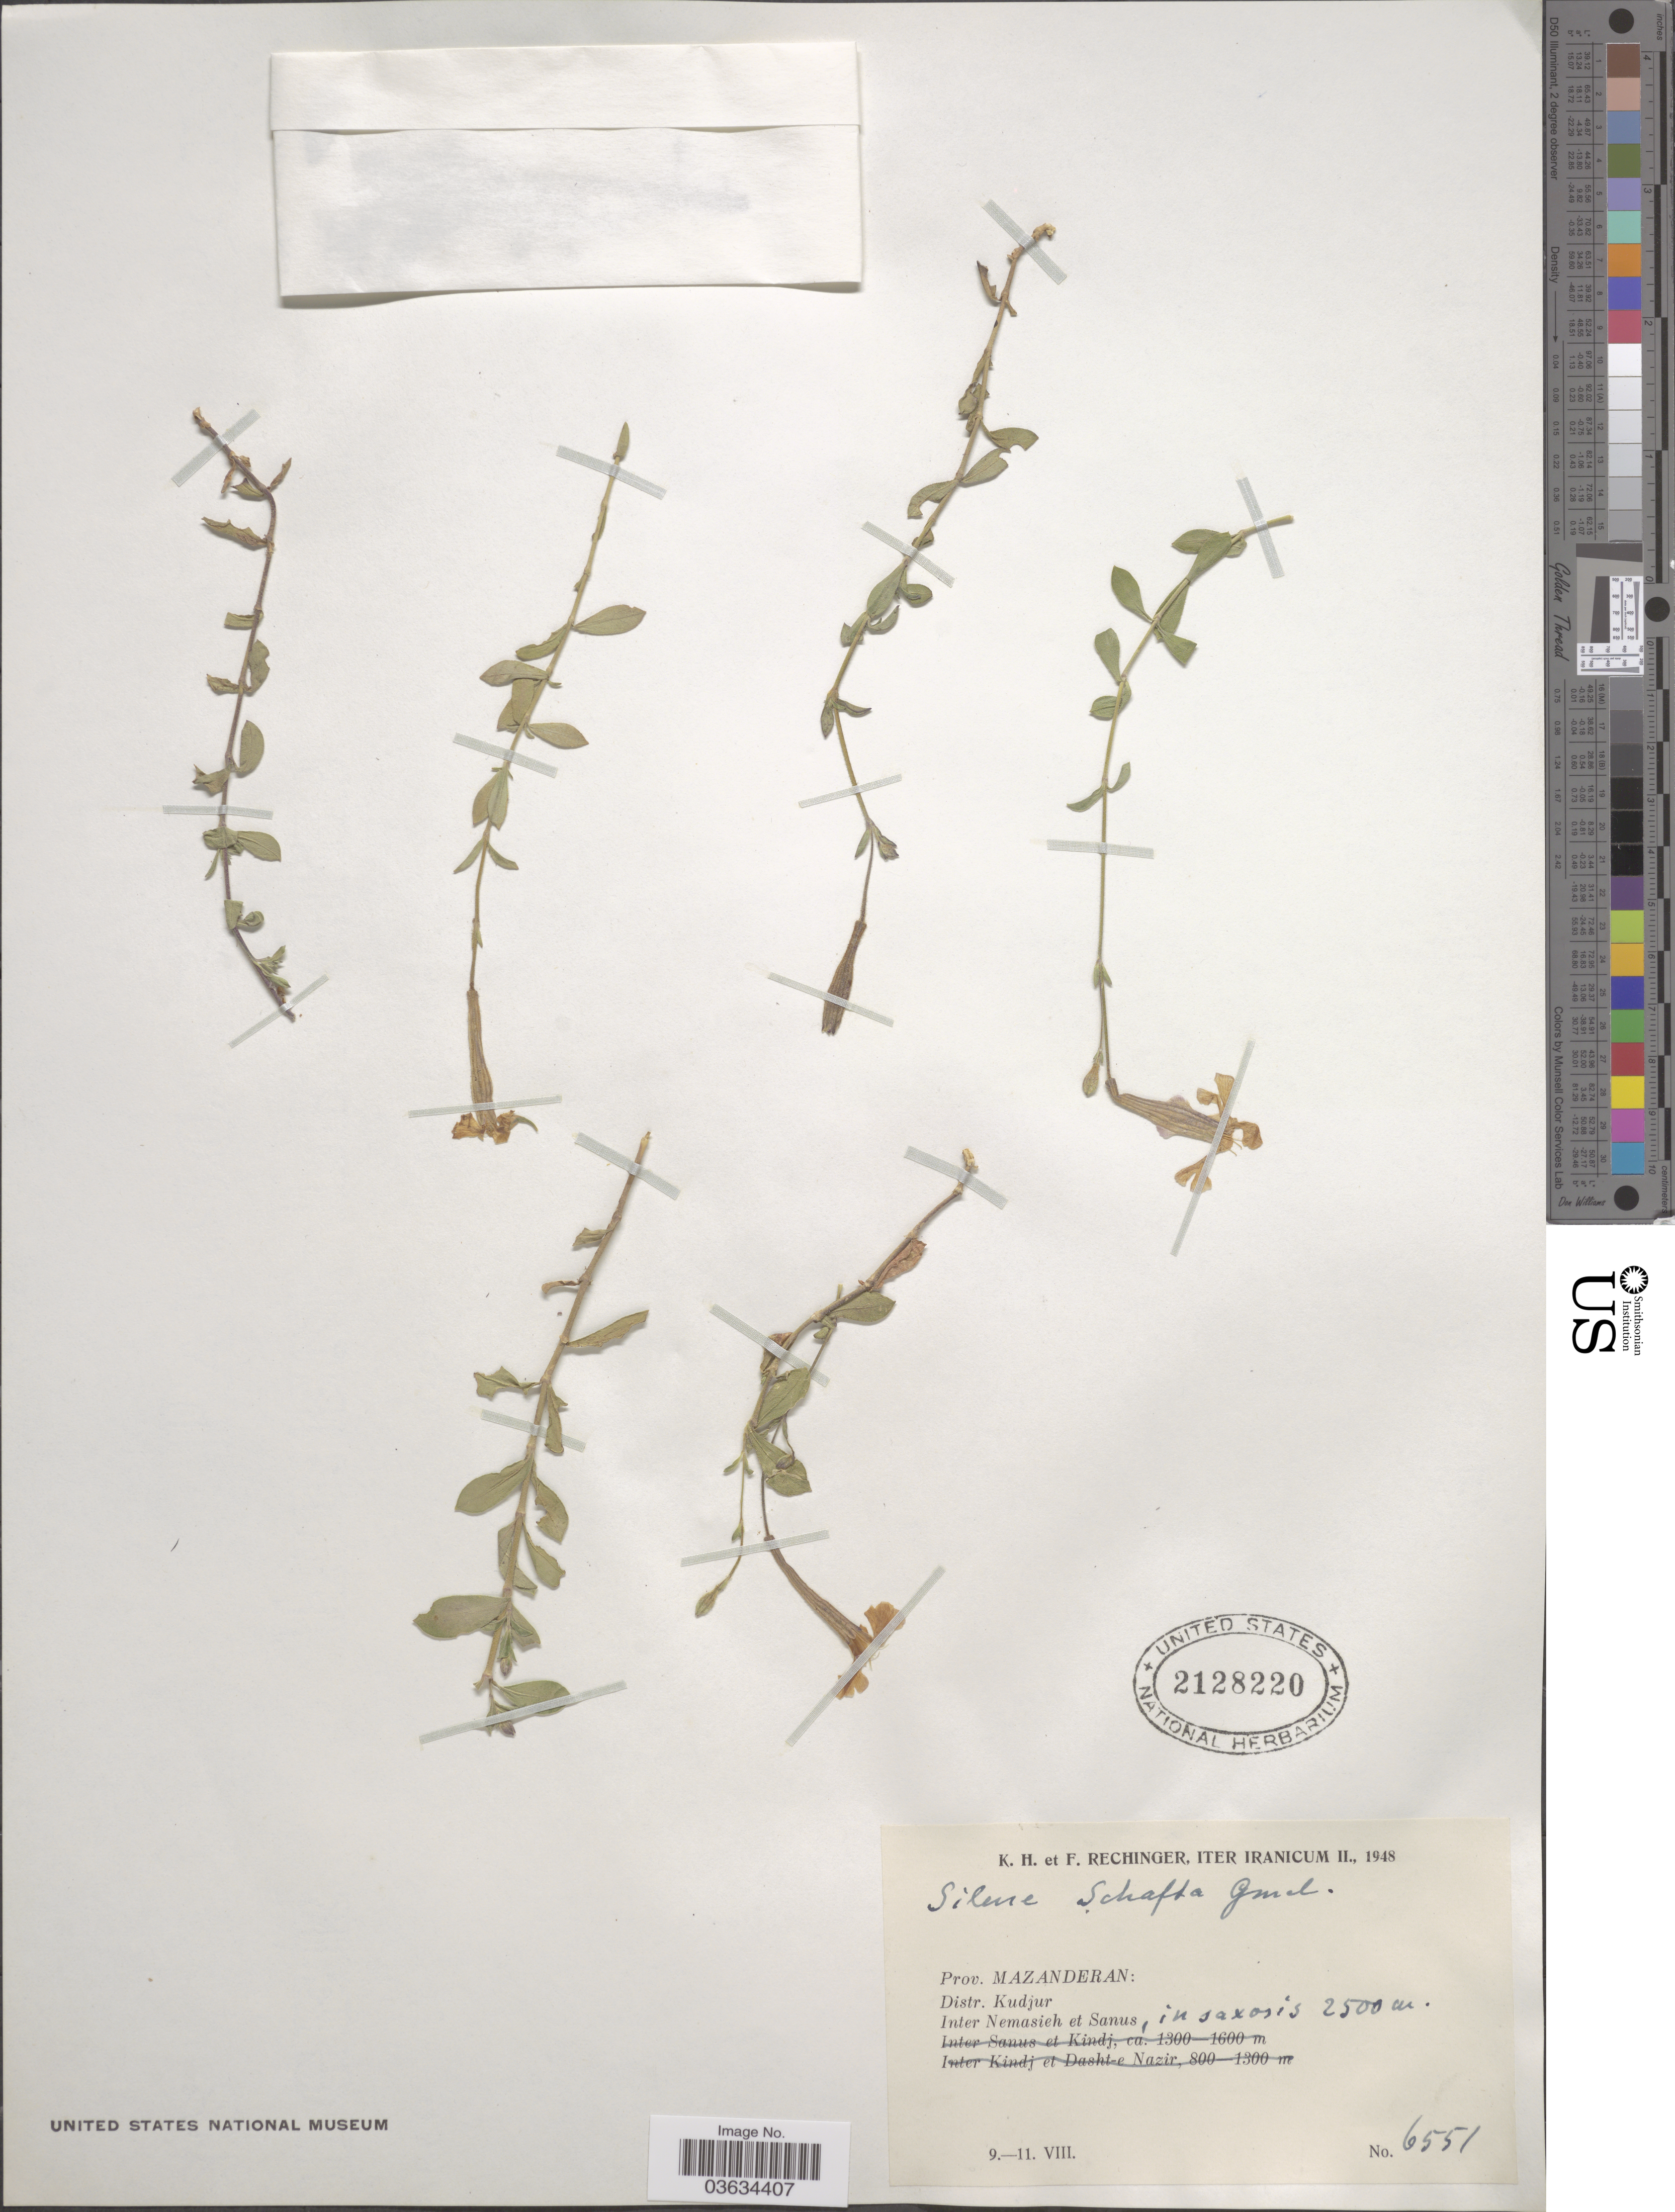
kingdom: Plantae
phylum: Tracheophyta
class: Magnoliopsida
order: Caryophyllales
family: Caryophyllaceae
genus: Silene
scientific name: Silene schafta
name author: J.G. Gmelin ex Hohen.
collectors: K. H. Rechinger & F. Rechinger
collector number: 6551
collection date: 1948-08-09/1948-08-11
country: Iran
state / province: Mazandaran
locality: Iter Iranicum. Prov. Mazanderan: Distr. Kudjur. Inter Nemasieh et Sanus, in saxosis.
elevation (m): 2500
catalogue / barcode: US 2128220